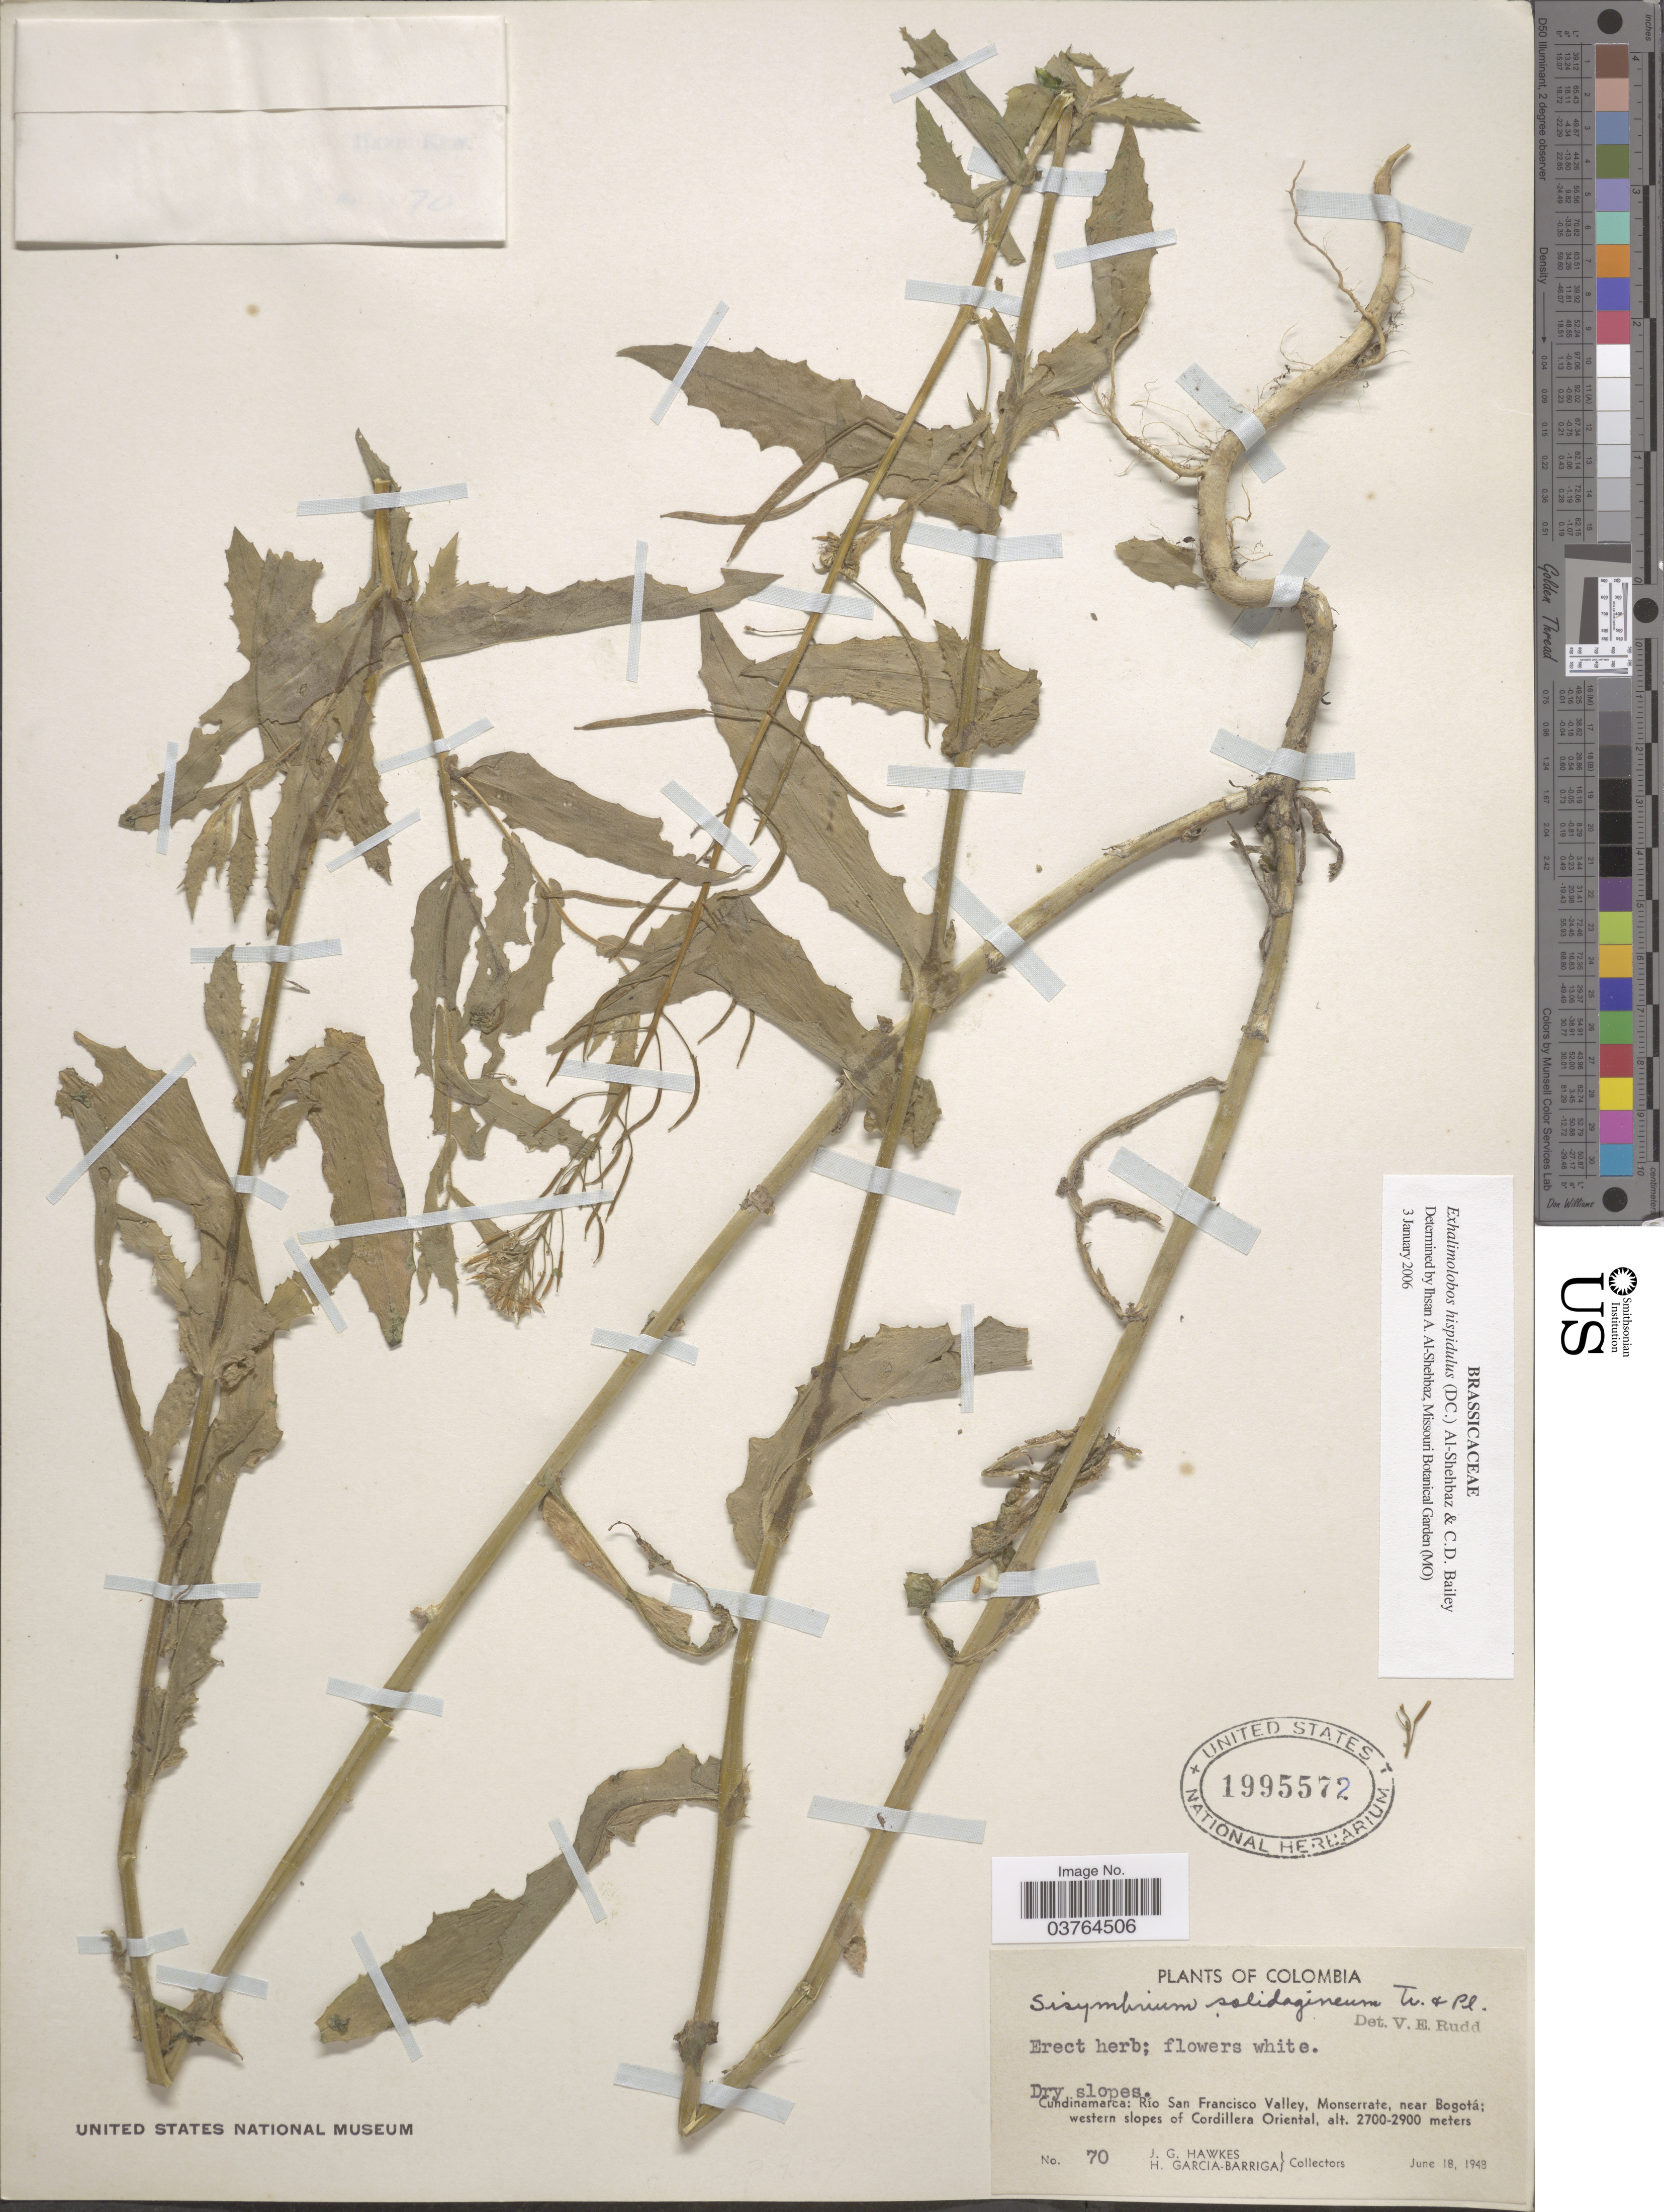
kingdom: Plantae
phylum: Tracheophyta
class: Magnoliopsida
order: Brassicales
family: Brassicaceae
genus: Exhalimolobos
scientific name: Exhalimolobos hispidulus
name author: (DC.) Al-Shehbaz & C.D. Bailey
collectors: J. Hawkes & H. García Barriga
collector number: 70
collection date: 1948-06-18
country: Colombia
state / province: Cundinamarca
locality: Río San Francisco Valley, Monserrate, near Bogotá; western slopes of Cordillera Oriental.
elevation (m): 2700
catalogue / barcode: US 1995572